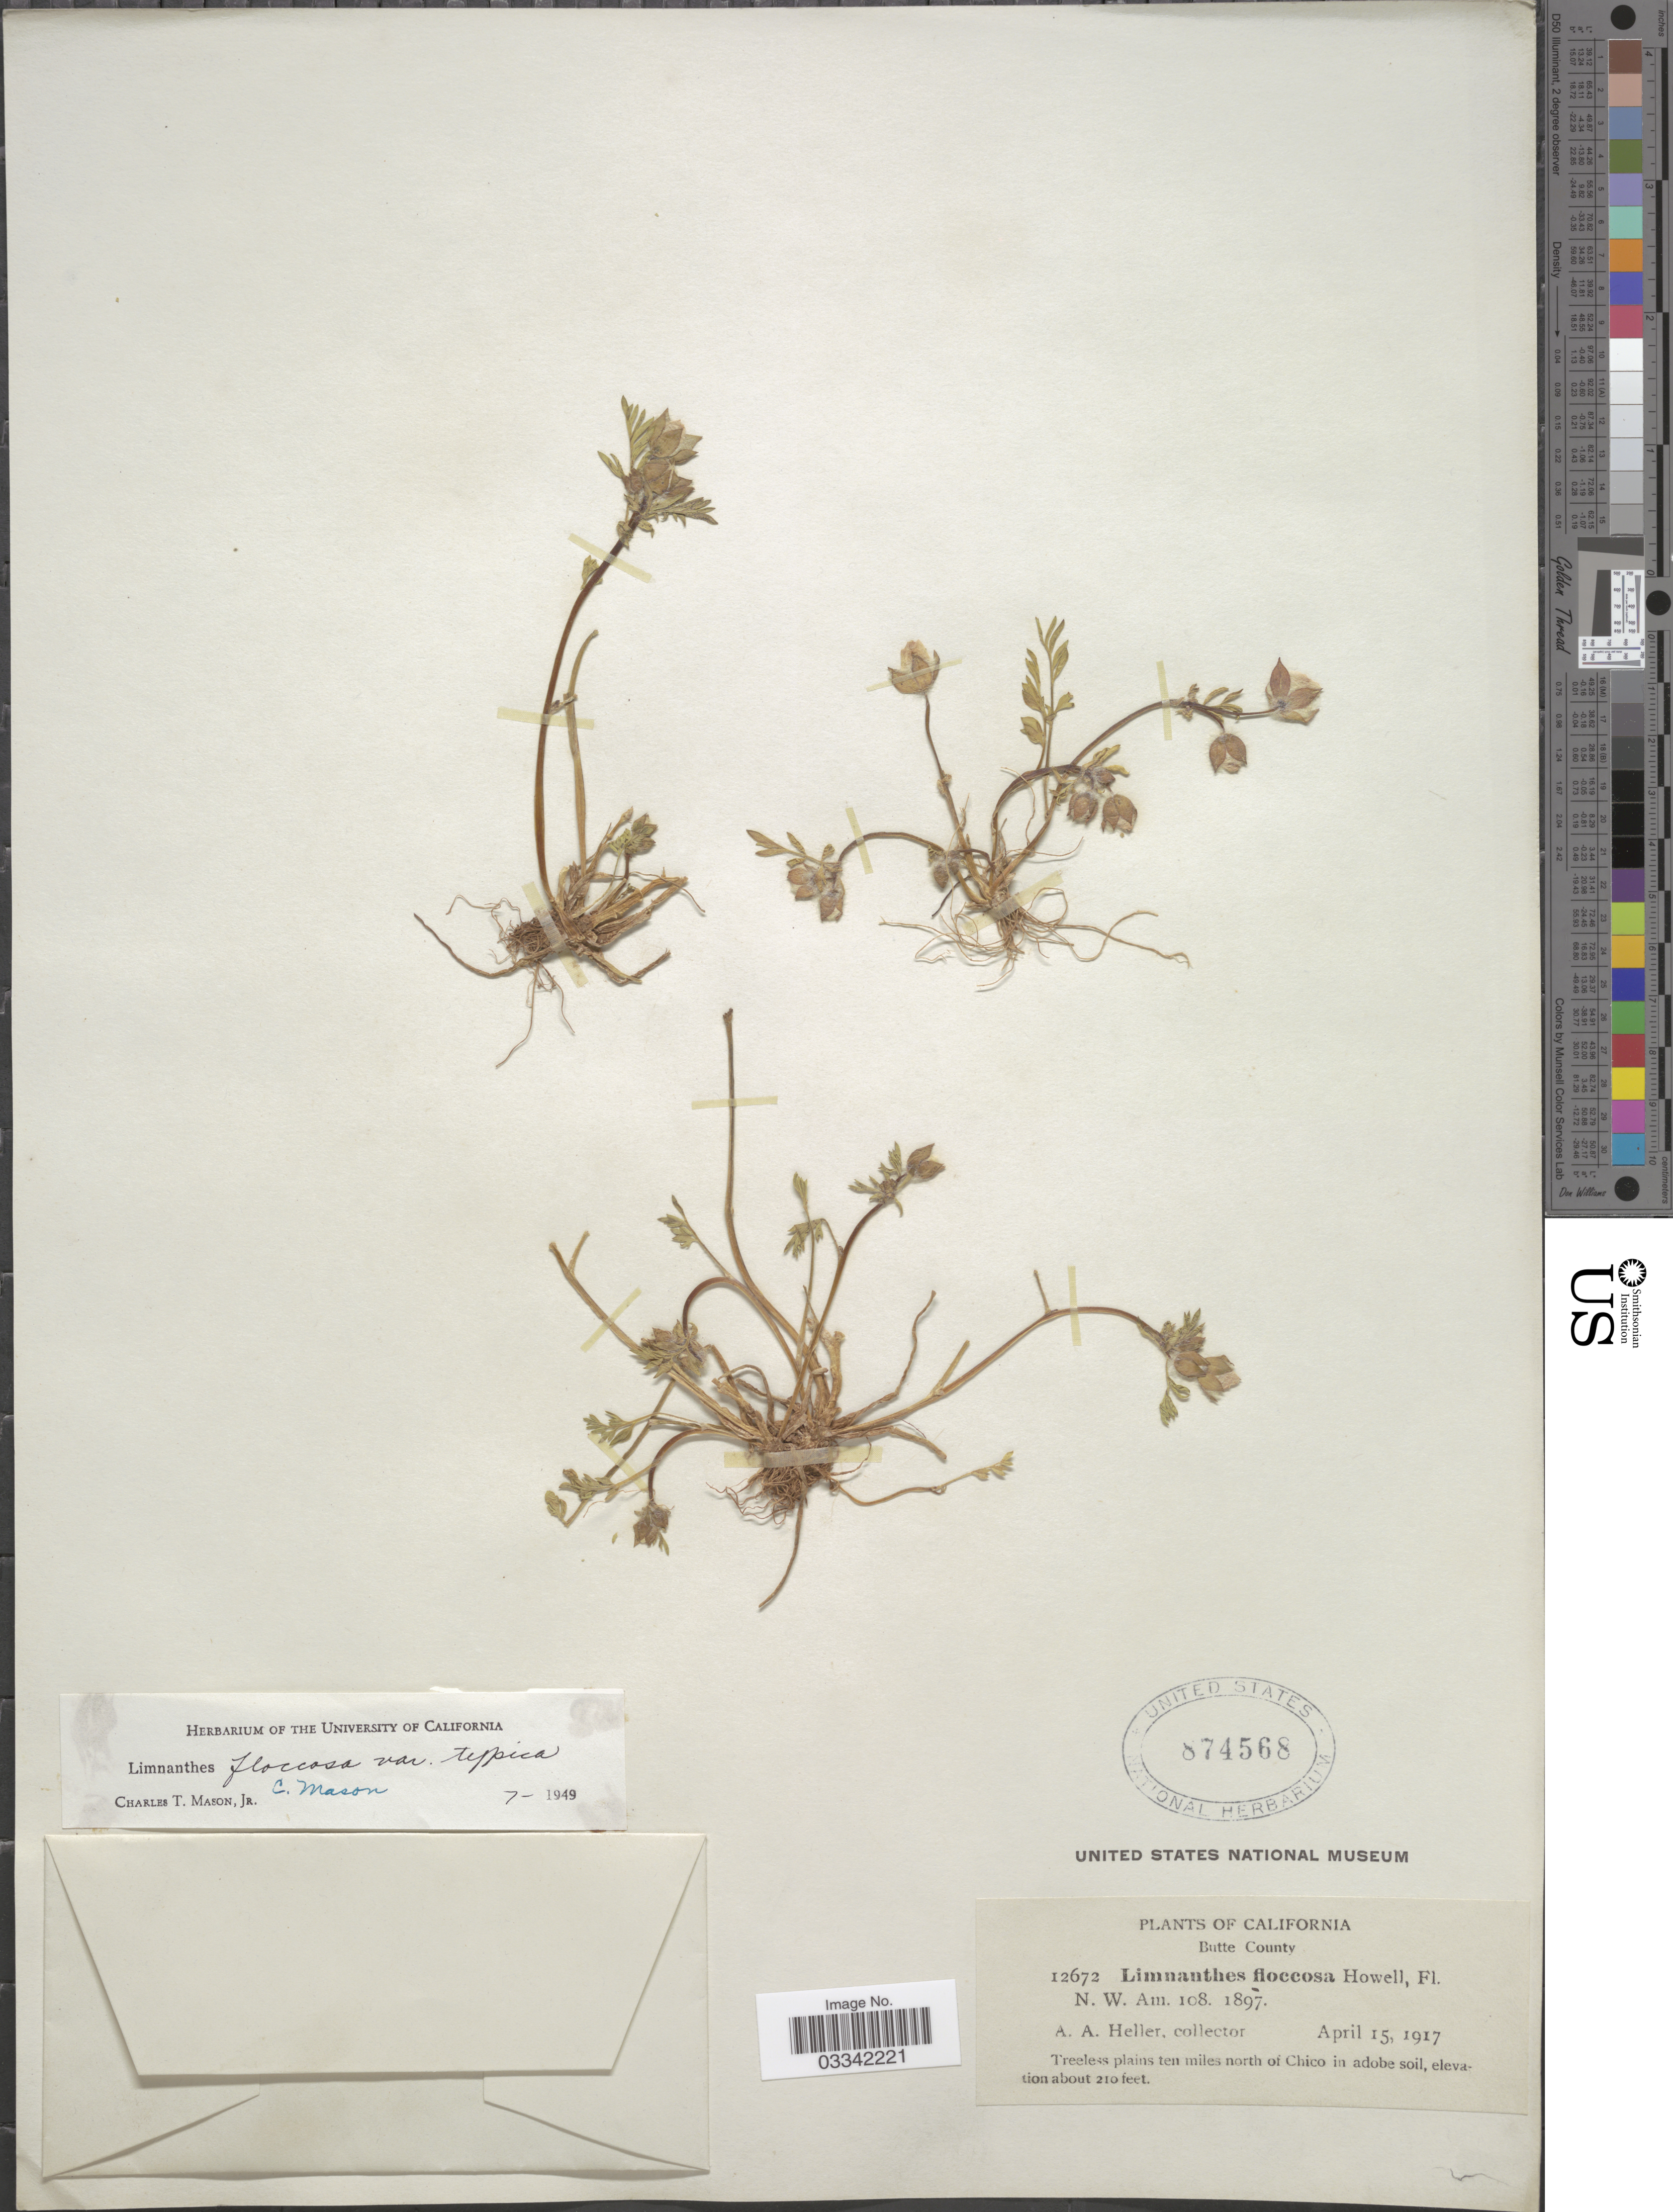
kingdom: Plantae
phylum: Tracheophyta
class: Magnoliopsida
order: Brassicales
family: Limnanthaceae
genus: Limnanthes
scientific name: Limnanthes floccosa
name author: Howell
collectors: A. A. Heller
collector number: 12672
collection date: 1917-04-15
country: United States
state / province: California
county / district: Butte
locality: Butte County. Treeless plains ten miles north of Chico in adobe soil.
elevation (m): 64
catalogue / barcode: US 874568